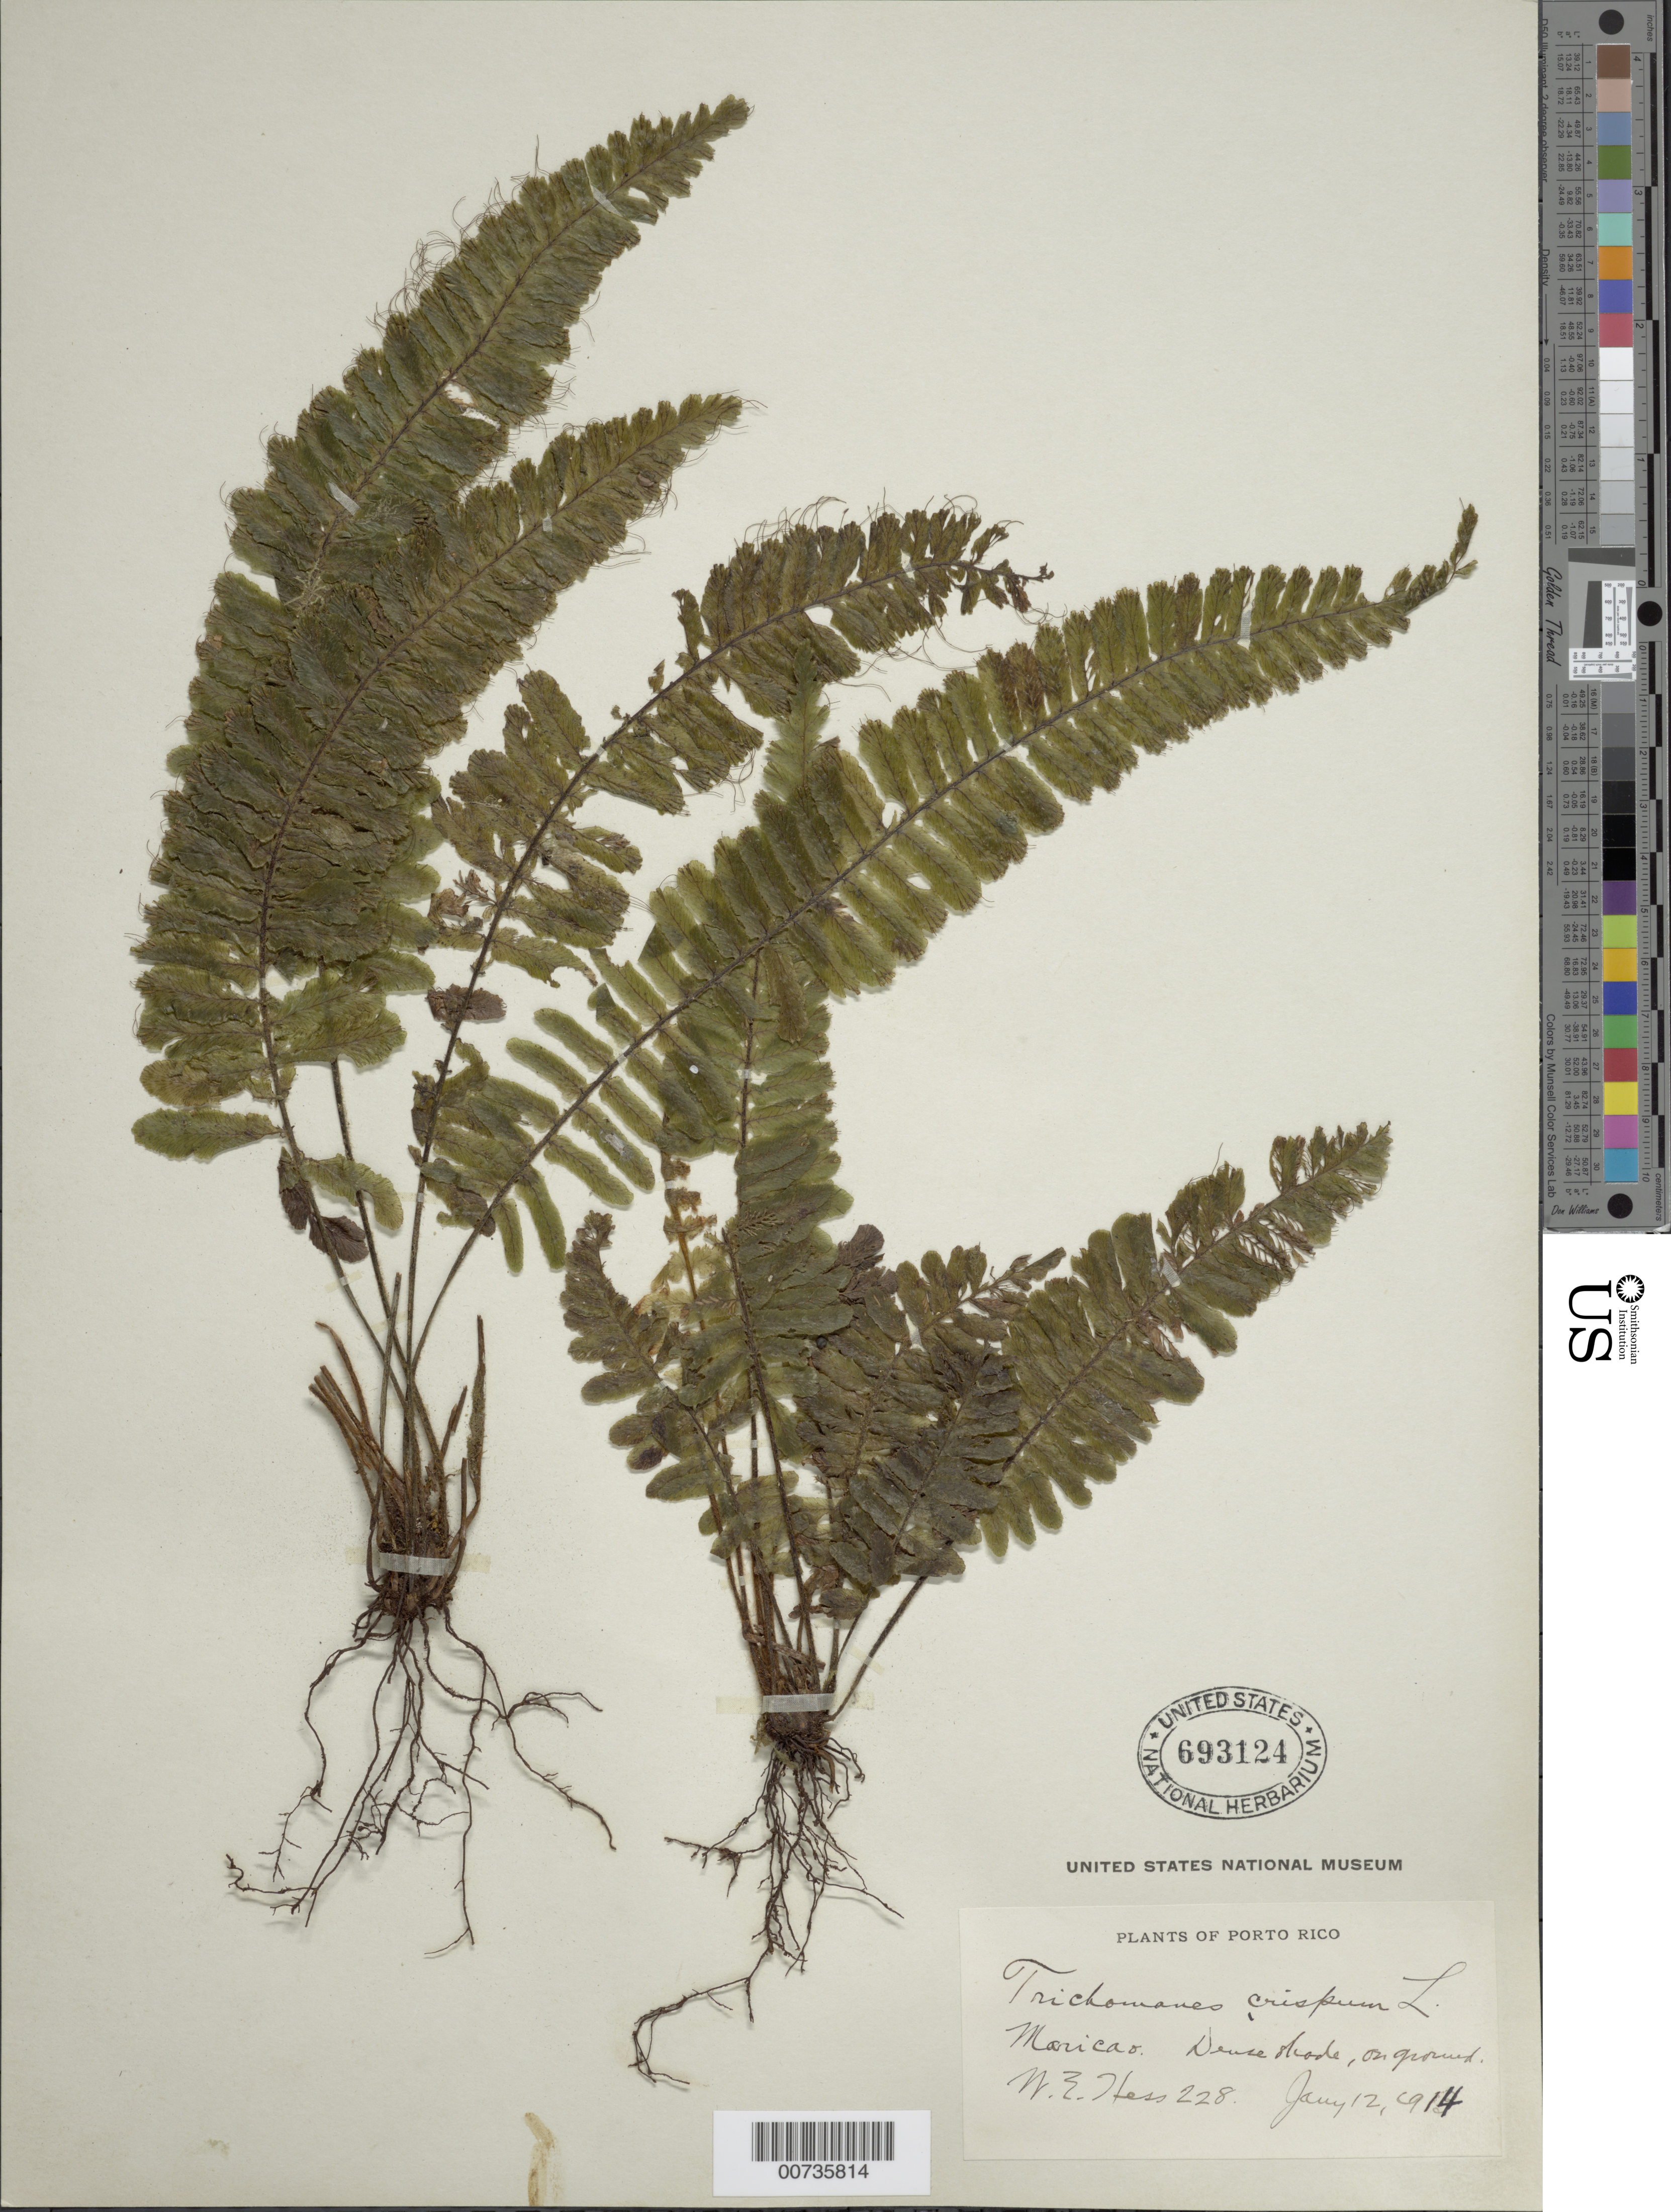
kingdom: Plantae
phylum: Tracheophyta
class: Polypodiopsida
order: Hymenophyllales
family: Hymenophyllaceae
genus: Trichomanes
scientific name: Trichomanes crispum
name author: L.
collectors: W. Hess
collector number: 228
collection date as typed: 12 Jan 1914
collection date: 1914-01-12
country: Puerto Rico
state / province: Maricao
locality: Maricao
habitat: Dense shade, on ground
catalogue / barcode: US 693124